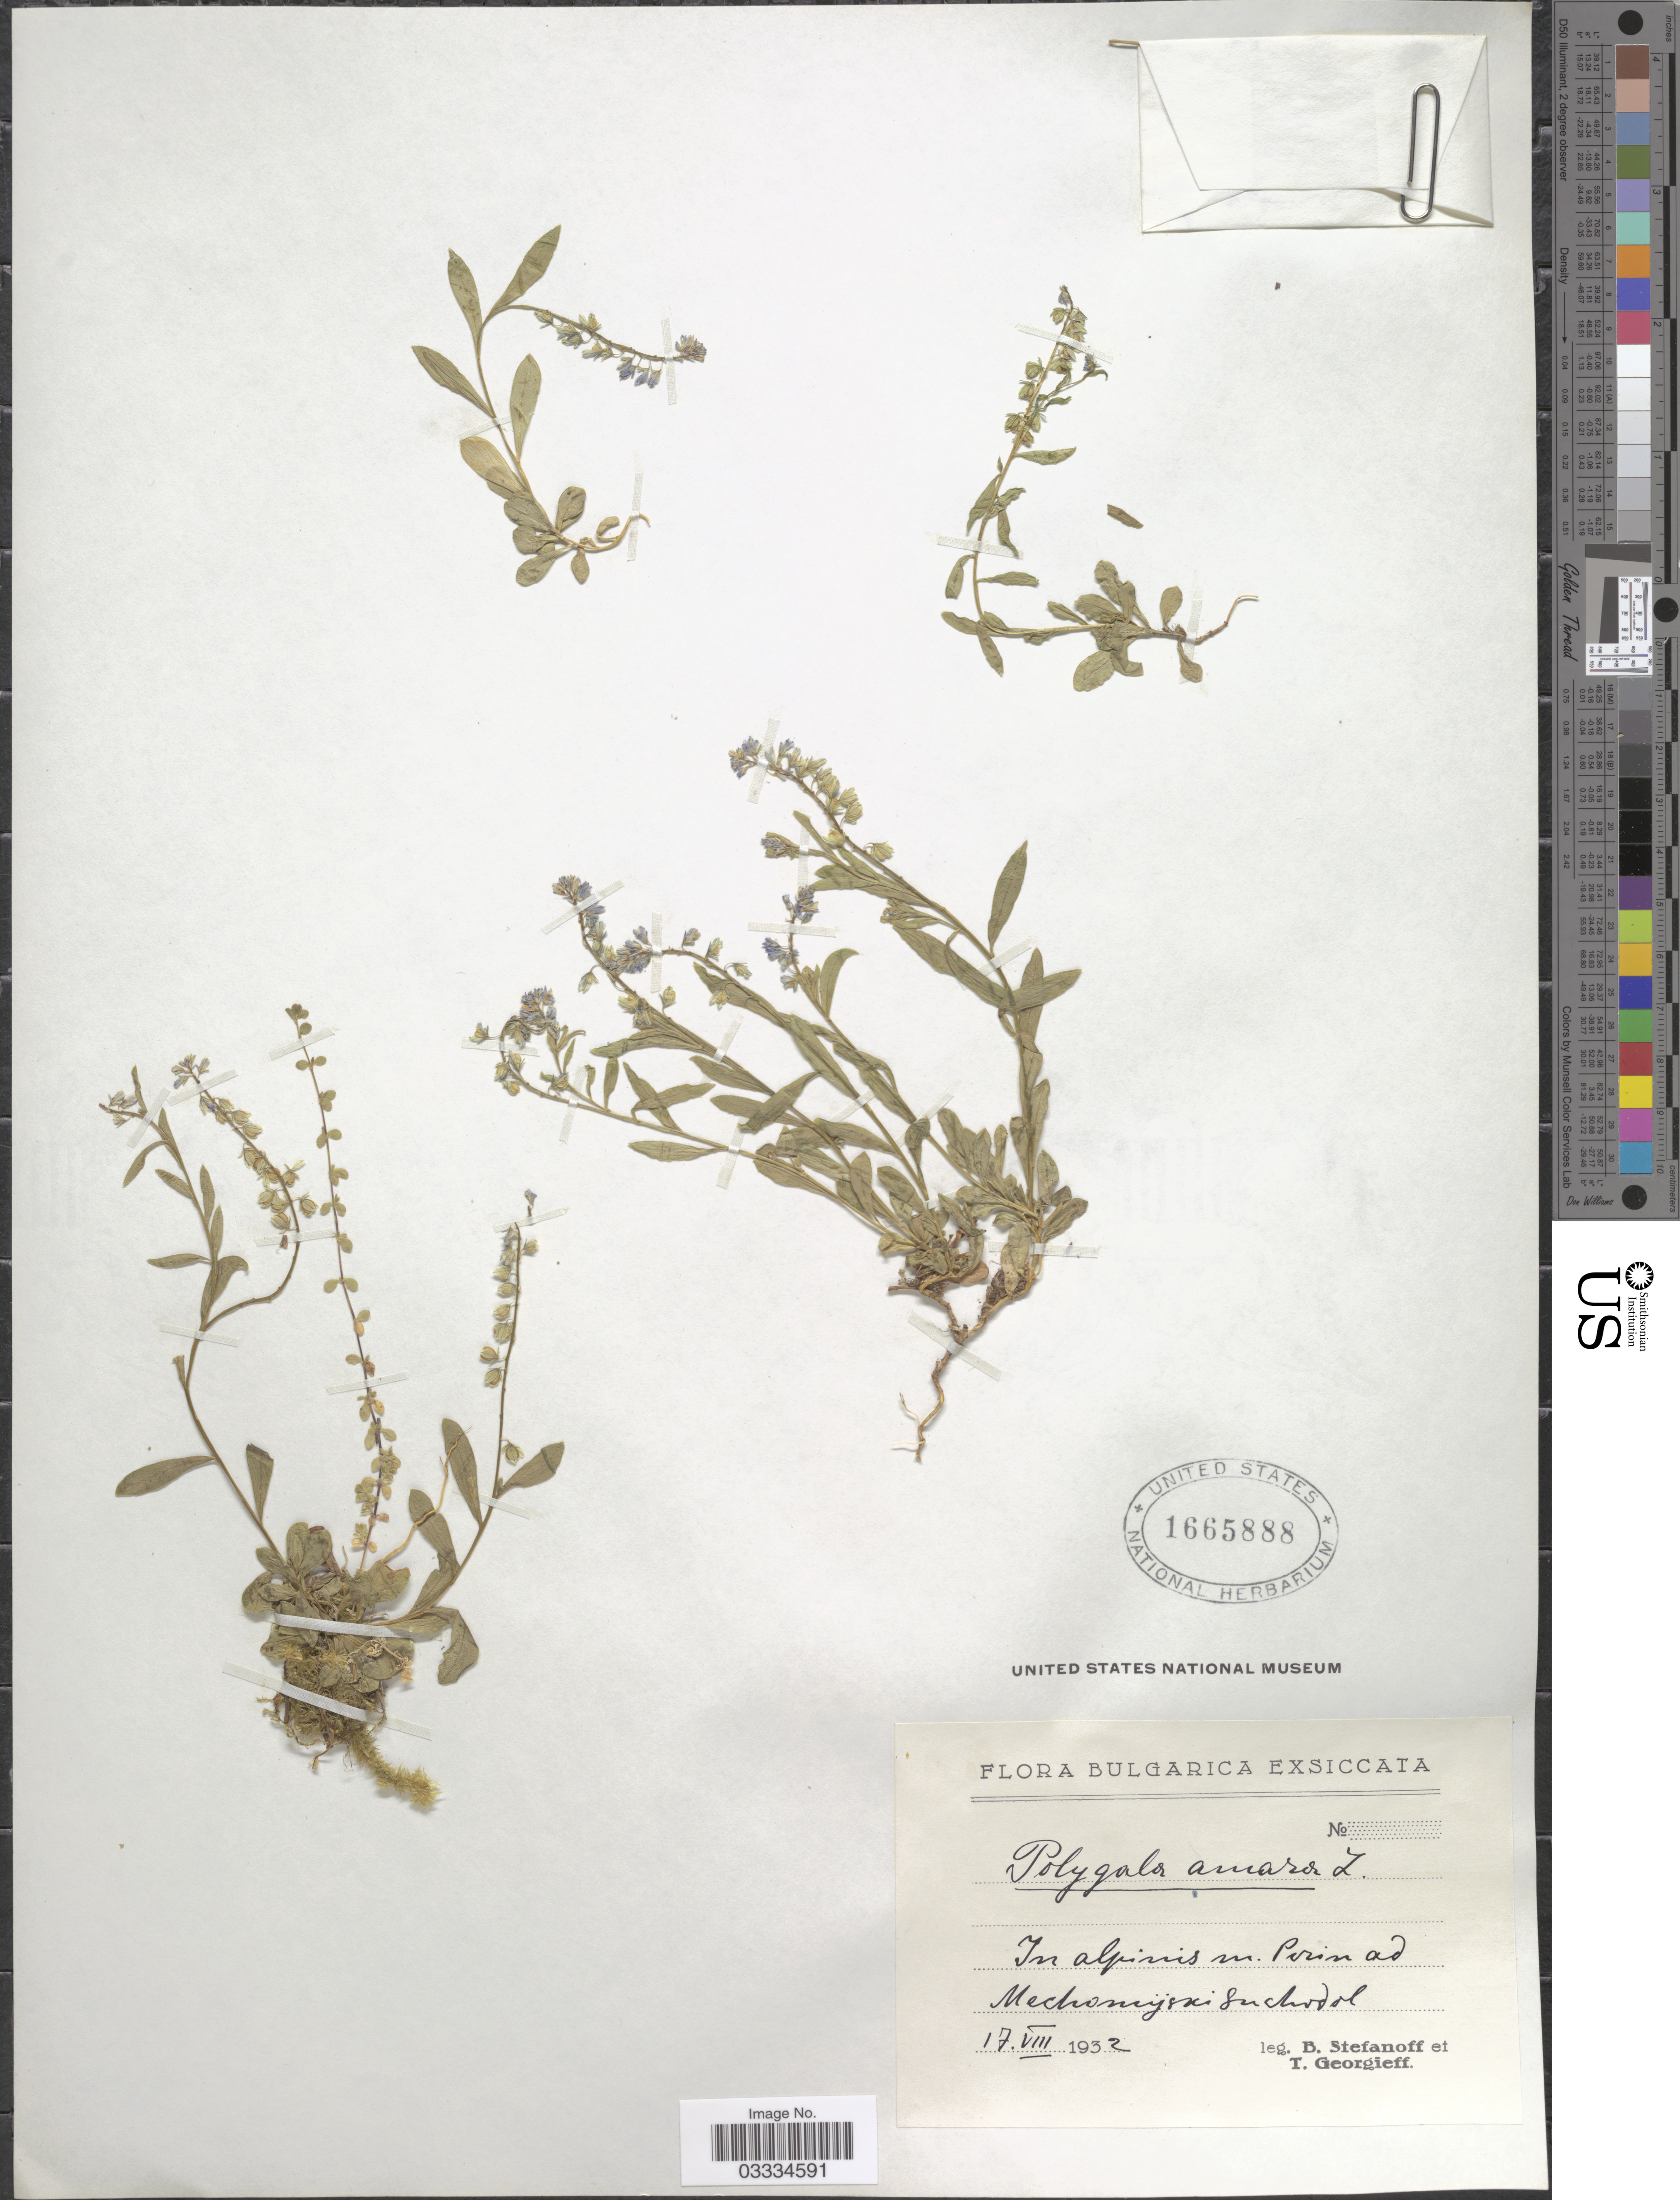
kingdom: Plantae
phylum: Tracheophyta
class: Magnoliopsida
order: Fabales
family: Polygalaceae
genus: Polygala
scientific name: Polygala amara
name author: L.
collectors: B. Stefanoff & T. Georgieff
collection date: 1932-08-17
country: Bulgaria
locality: In alpinis m. Porin ad Mechomijski [interpreted] Suchodol.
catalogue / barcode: US 1665888